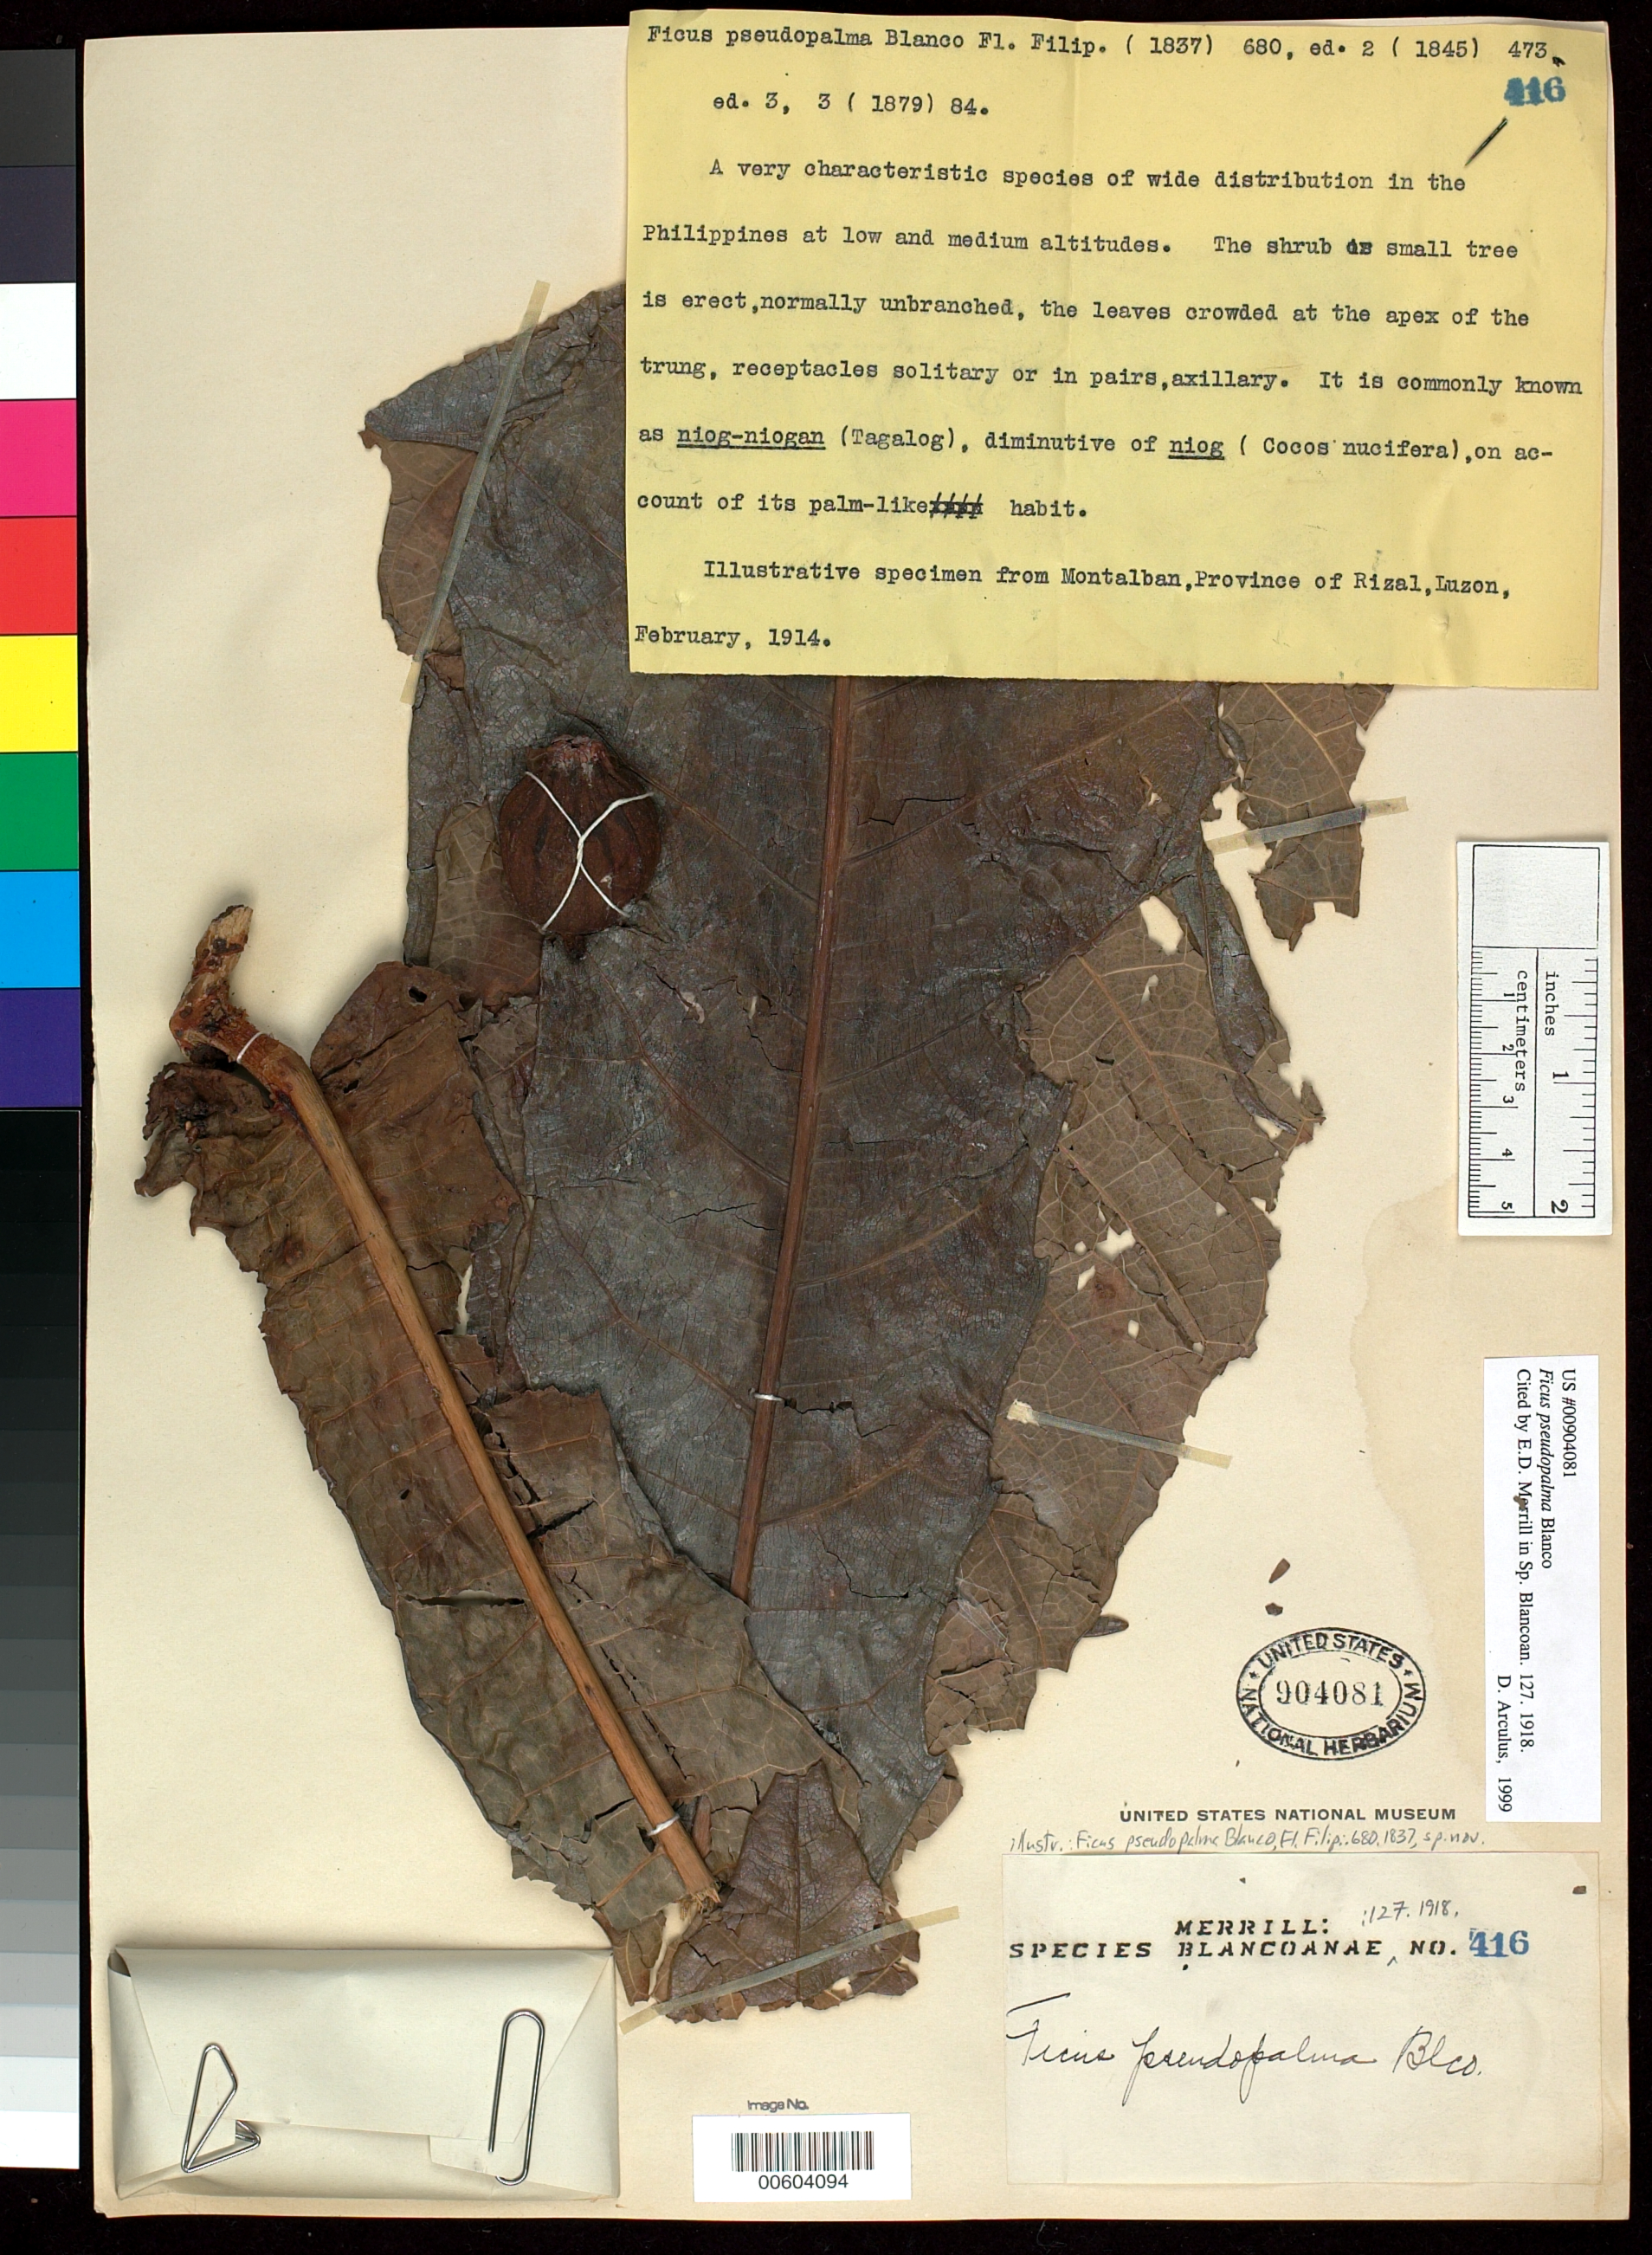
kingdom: Plantae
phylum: Tracheophyta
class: Magnoliopsida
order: Rosales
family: Moraceae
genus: Ficus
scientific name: Ficus pseudopalma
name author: Blanco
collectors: E. D. Merrill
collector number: Sp. Blancoan. 0416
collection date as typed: Feb 1914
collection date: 1914-02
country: Philippines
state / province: Calabarzon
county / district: Rizal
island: Luzon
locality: Montalban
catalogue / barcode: US 904081